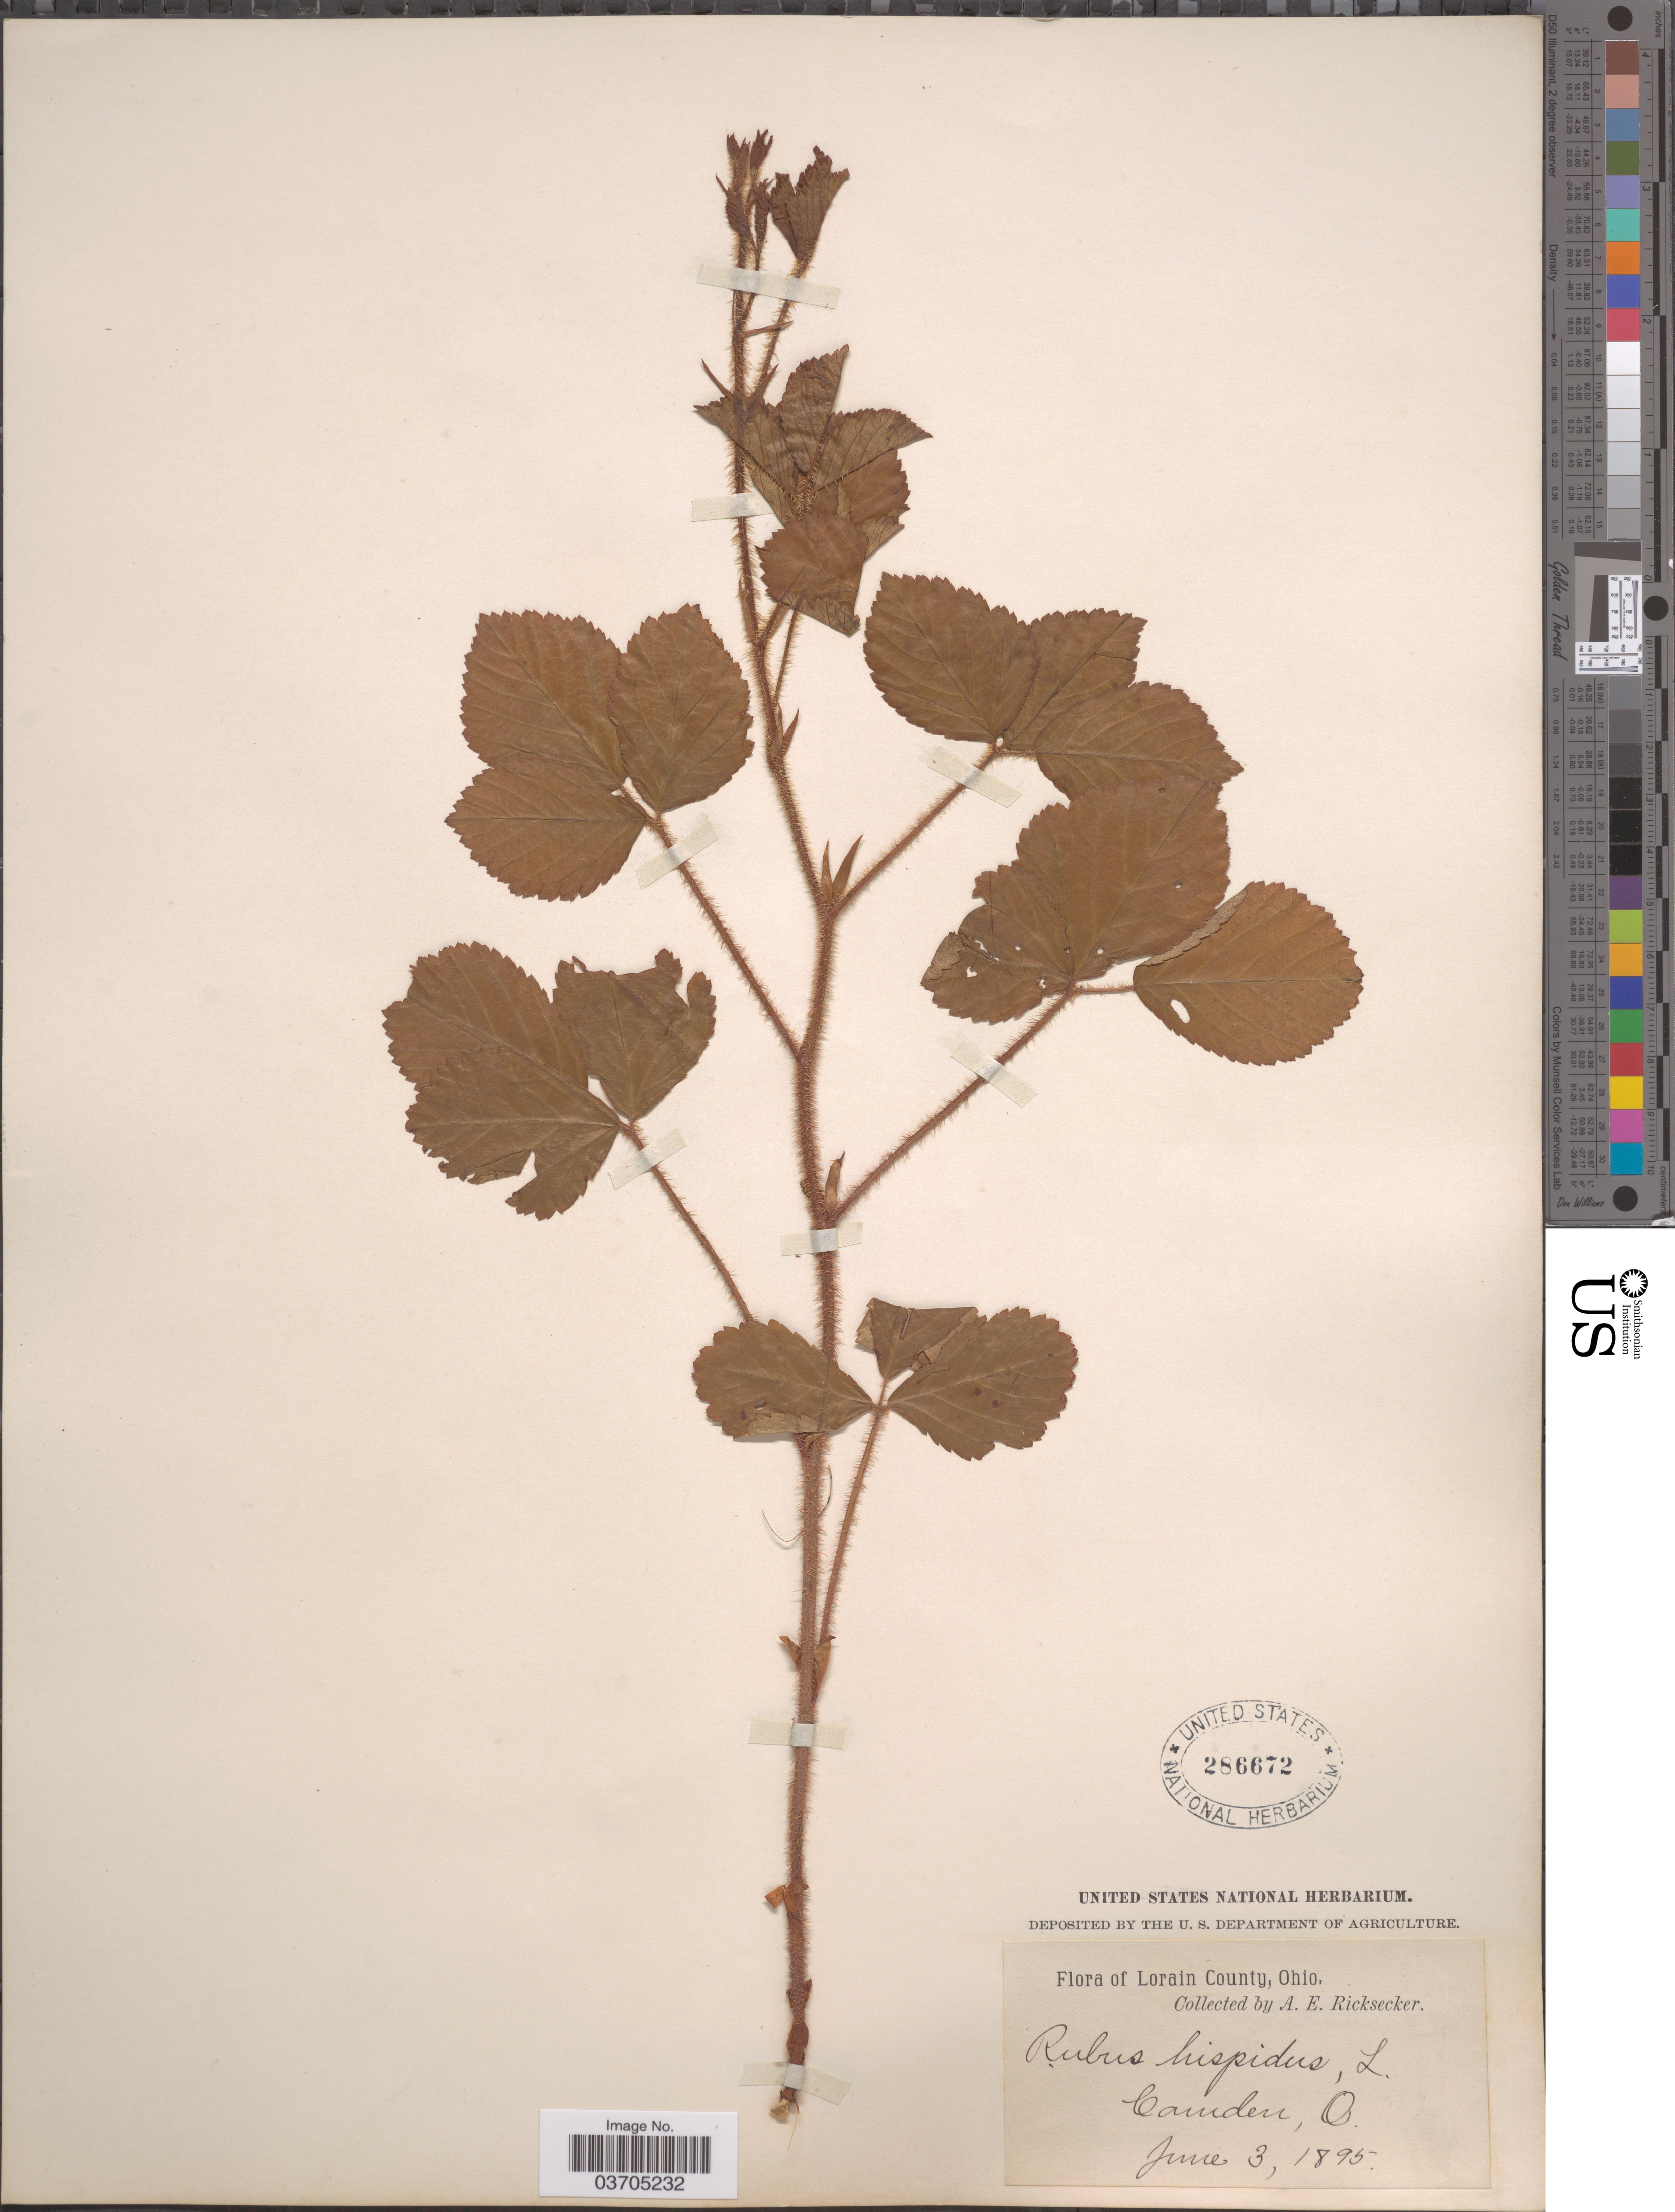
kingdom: Plantae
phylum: Tracheophyta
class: Magnoliopsida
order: Rosales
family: Rosaceae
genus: Rubus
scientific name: Rubus hispidus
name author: L.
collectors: A. E. Ricksecker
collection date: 1895-06-03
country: United States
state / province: Ohio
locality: Lorain County. Camden.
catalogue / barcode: US 286672